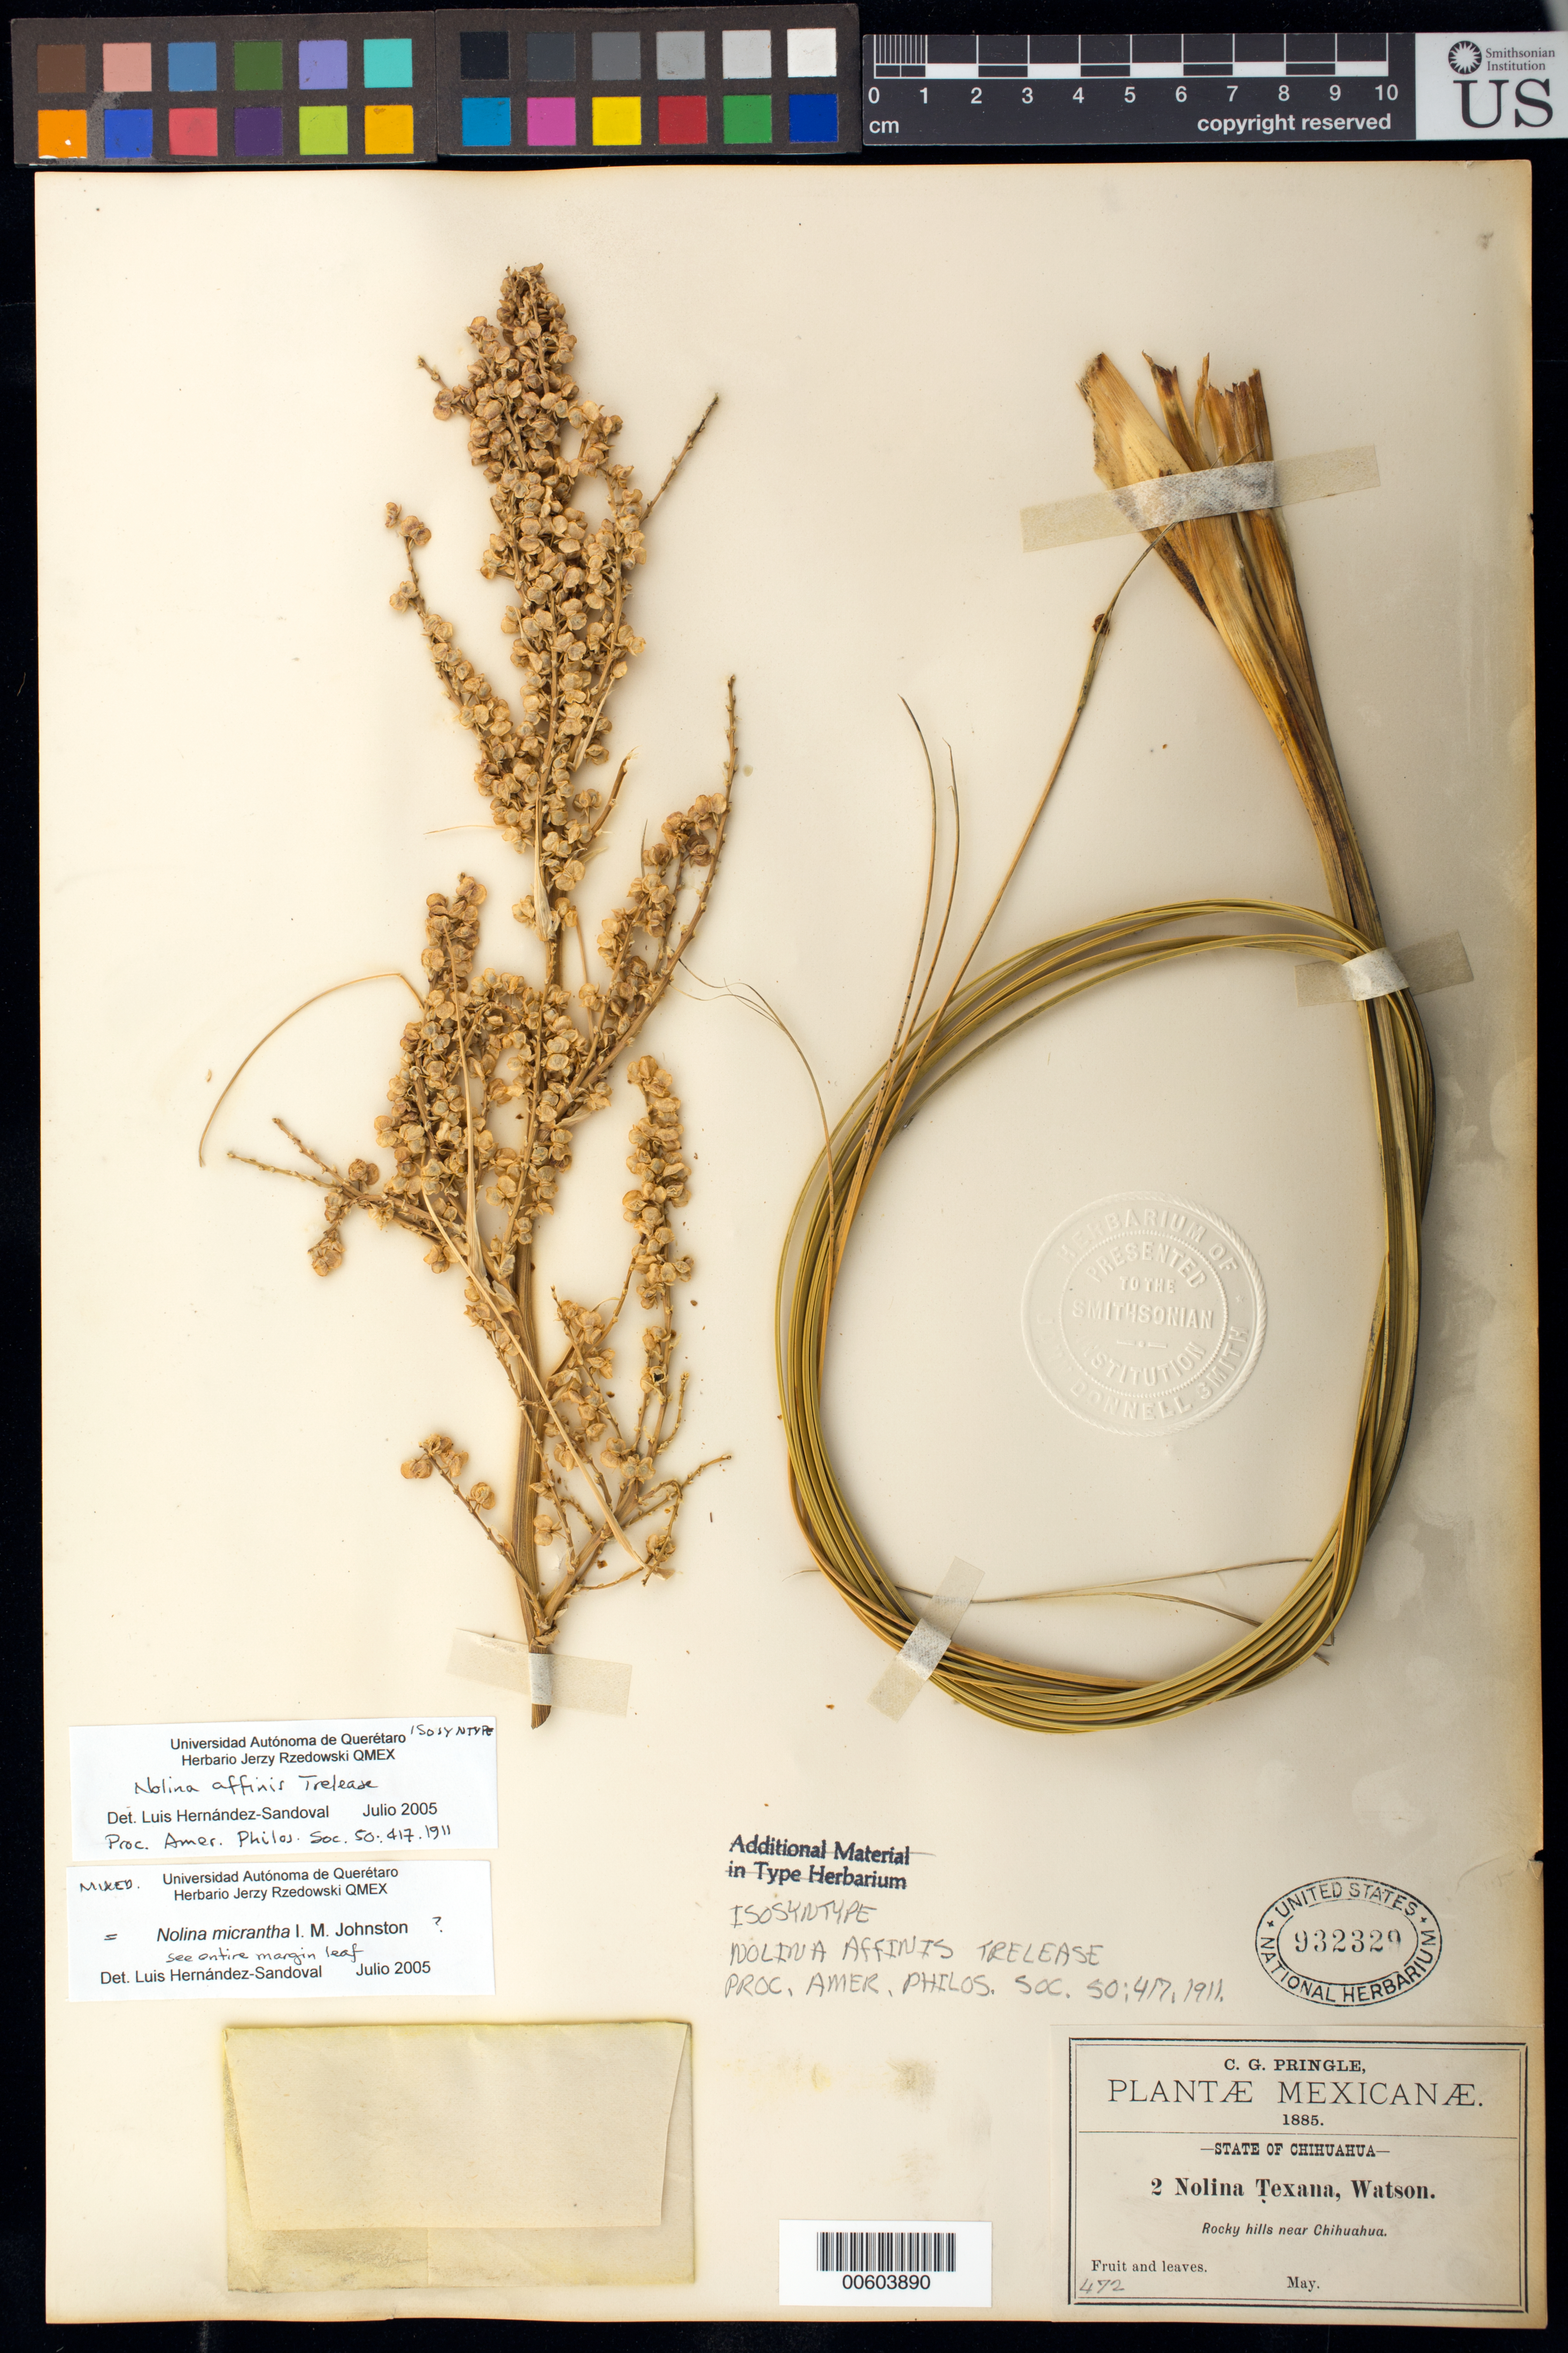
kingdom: Plantae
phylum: Tracheophyta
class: Liliopsida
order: Asparagales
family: Asparagaceae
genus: Nolina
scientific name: Nolina affinis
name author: Trel.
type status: Isosyntype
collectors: C. G. Pringle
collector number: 2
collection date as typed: May 1885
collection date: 1885-05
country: Mexico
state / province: Chihuahua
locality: Rocky hills near Chihuahua.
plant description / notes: Protologue cites 2 collections ("Pringle 1, 2, 1885, - the type"); collections made on different dates (April, flowers; May, fruit and leaves) and are syntypes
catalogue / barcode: US 932329